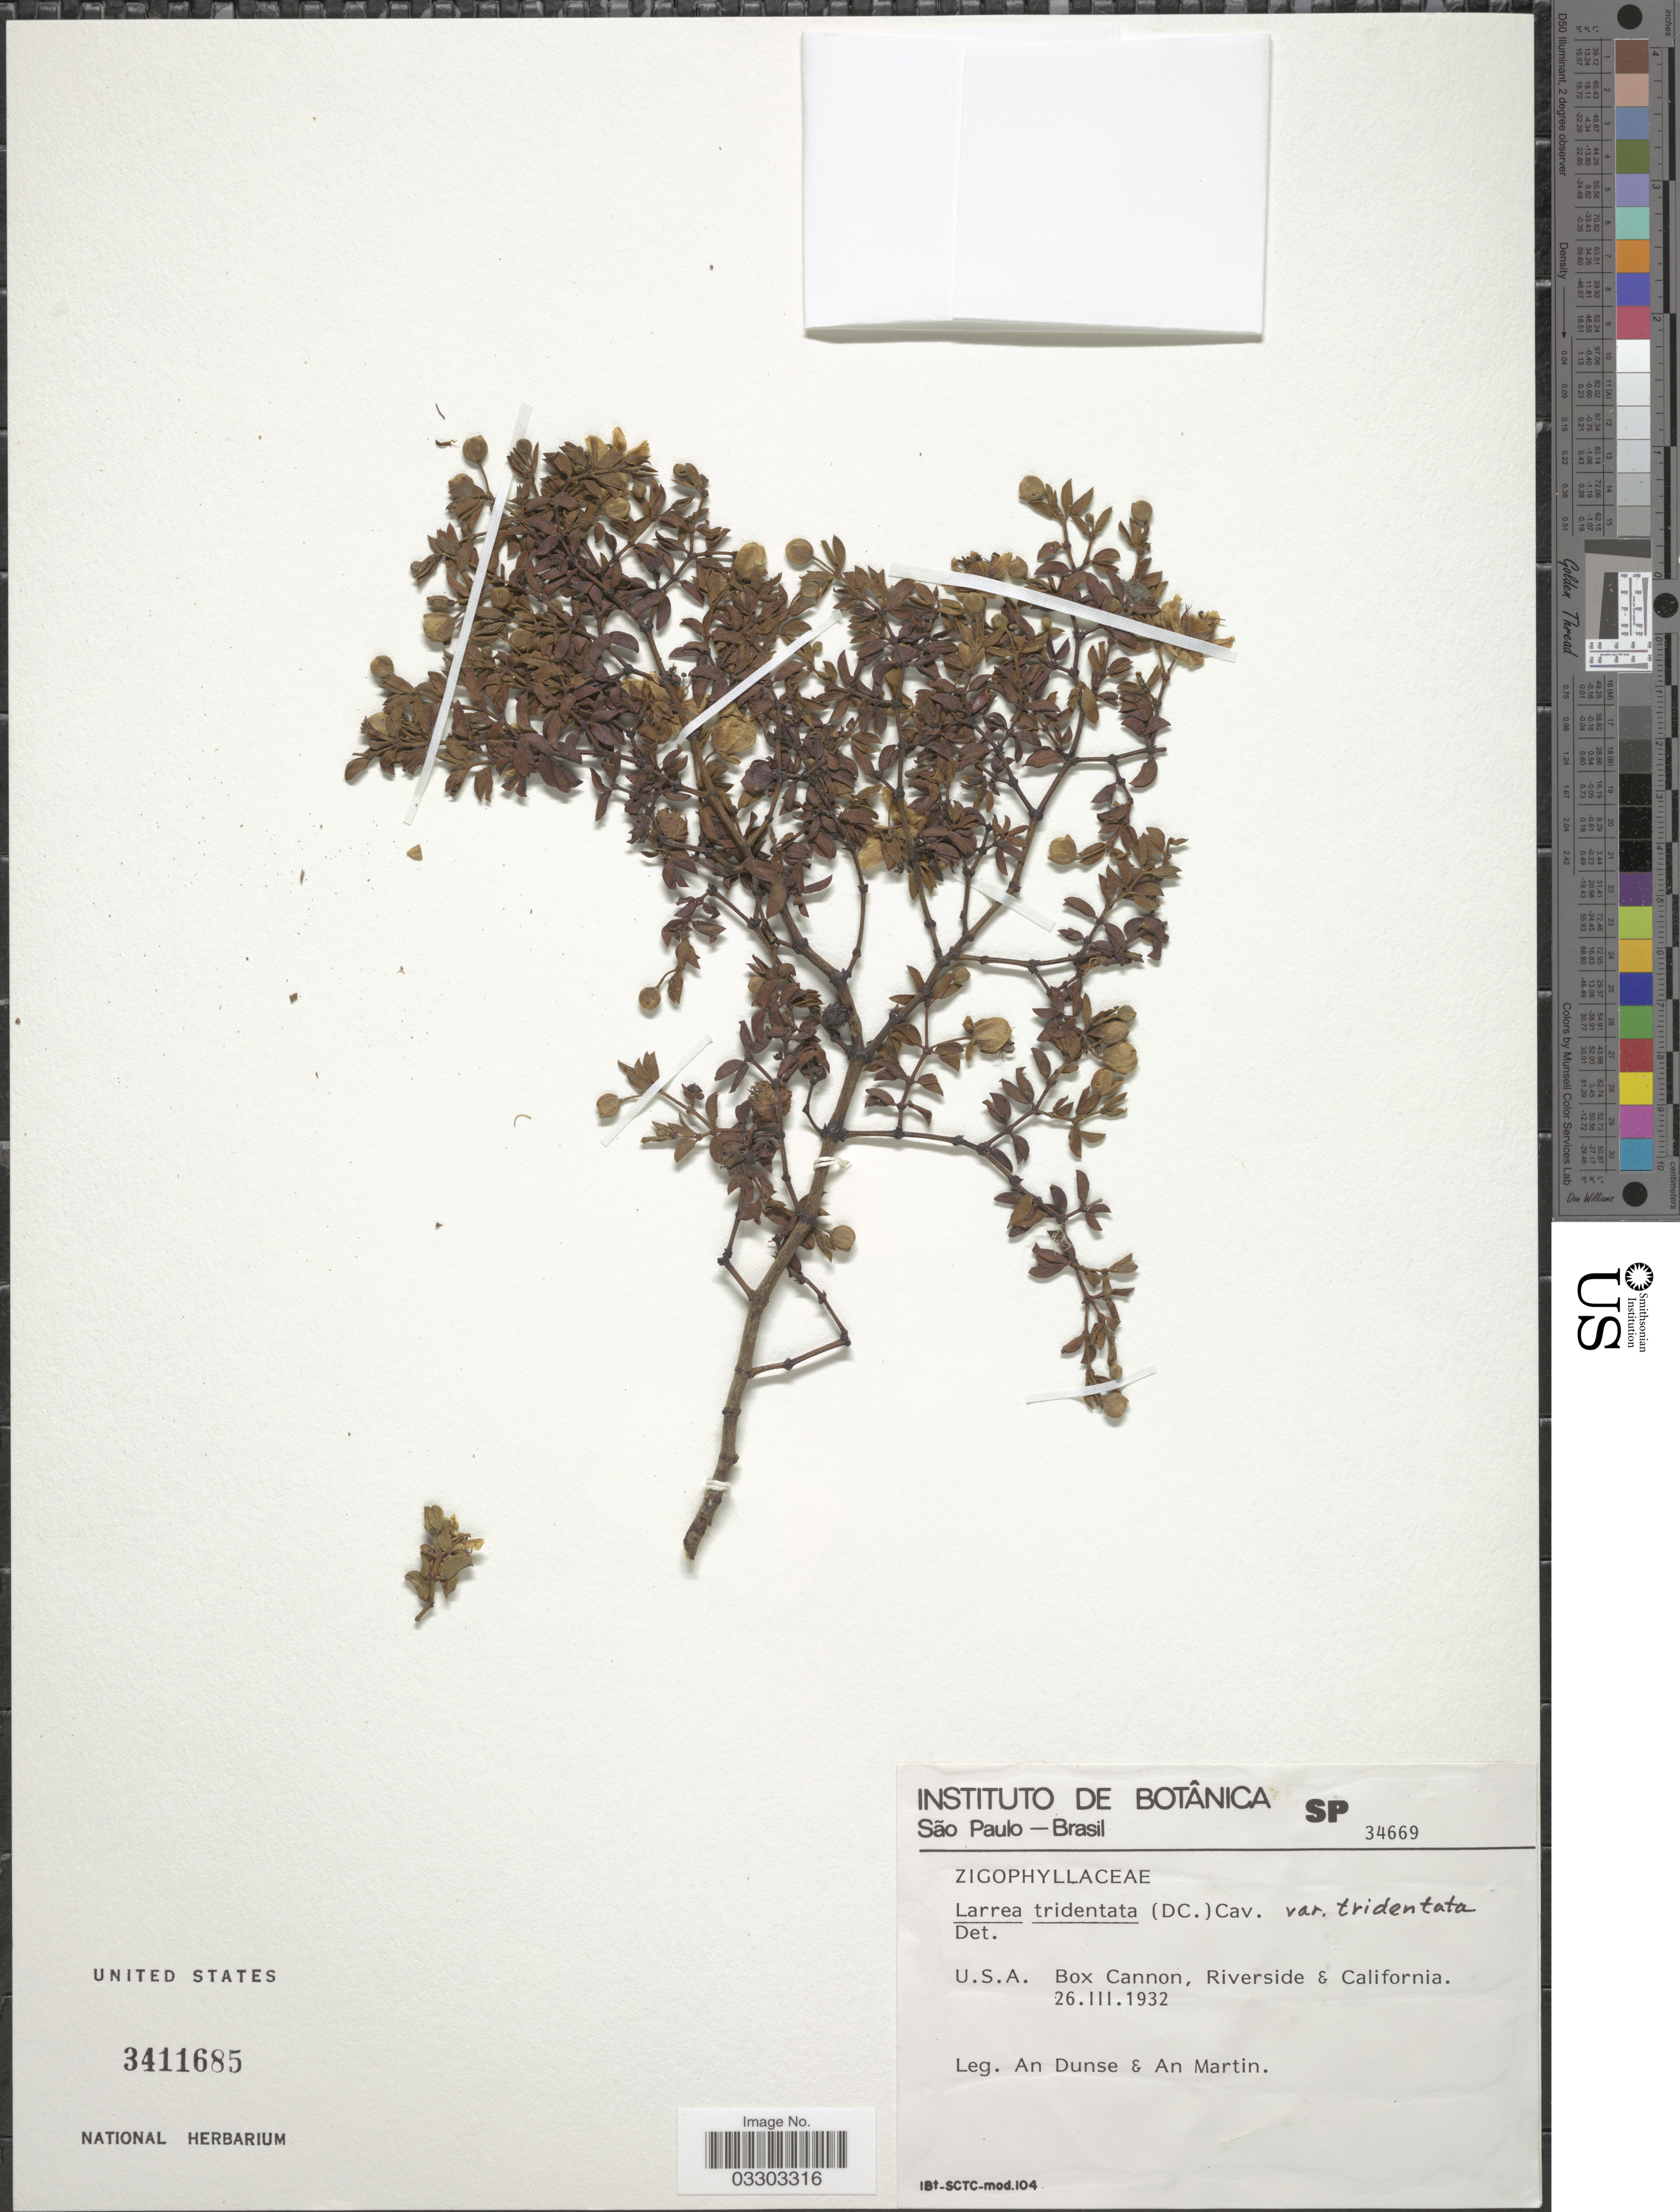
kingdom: Plantae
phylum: Tracheophyta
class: Magnoliopsida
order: Zygophyllales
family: Zygophyllaceae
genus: Larrea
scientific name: Larrea tridentata var. tridentata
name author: (Sessé & Moc. ex DC.) Coville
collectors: D. An & M. An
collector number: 34669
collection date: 1932-03-26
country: United States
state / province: California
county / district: Riverside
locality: Box Cannon, Riverside & California.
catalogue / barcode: US 3411685